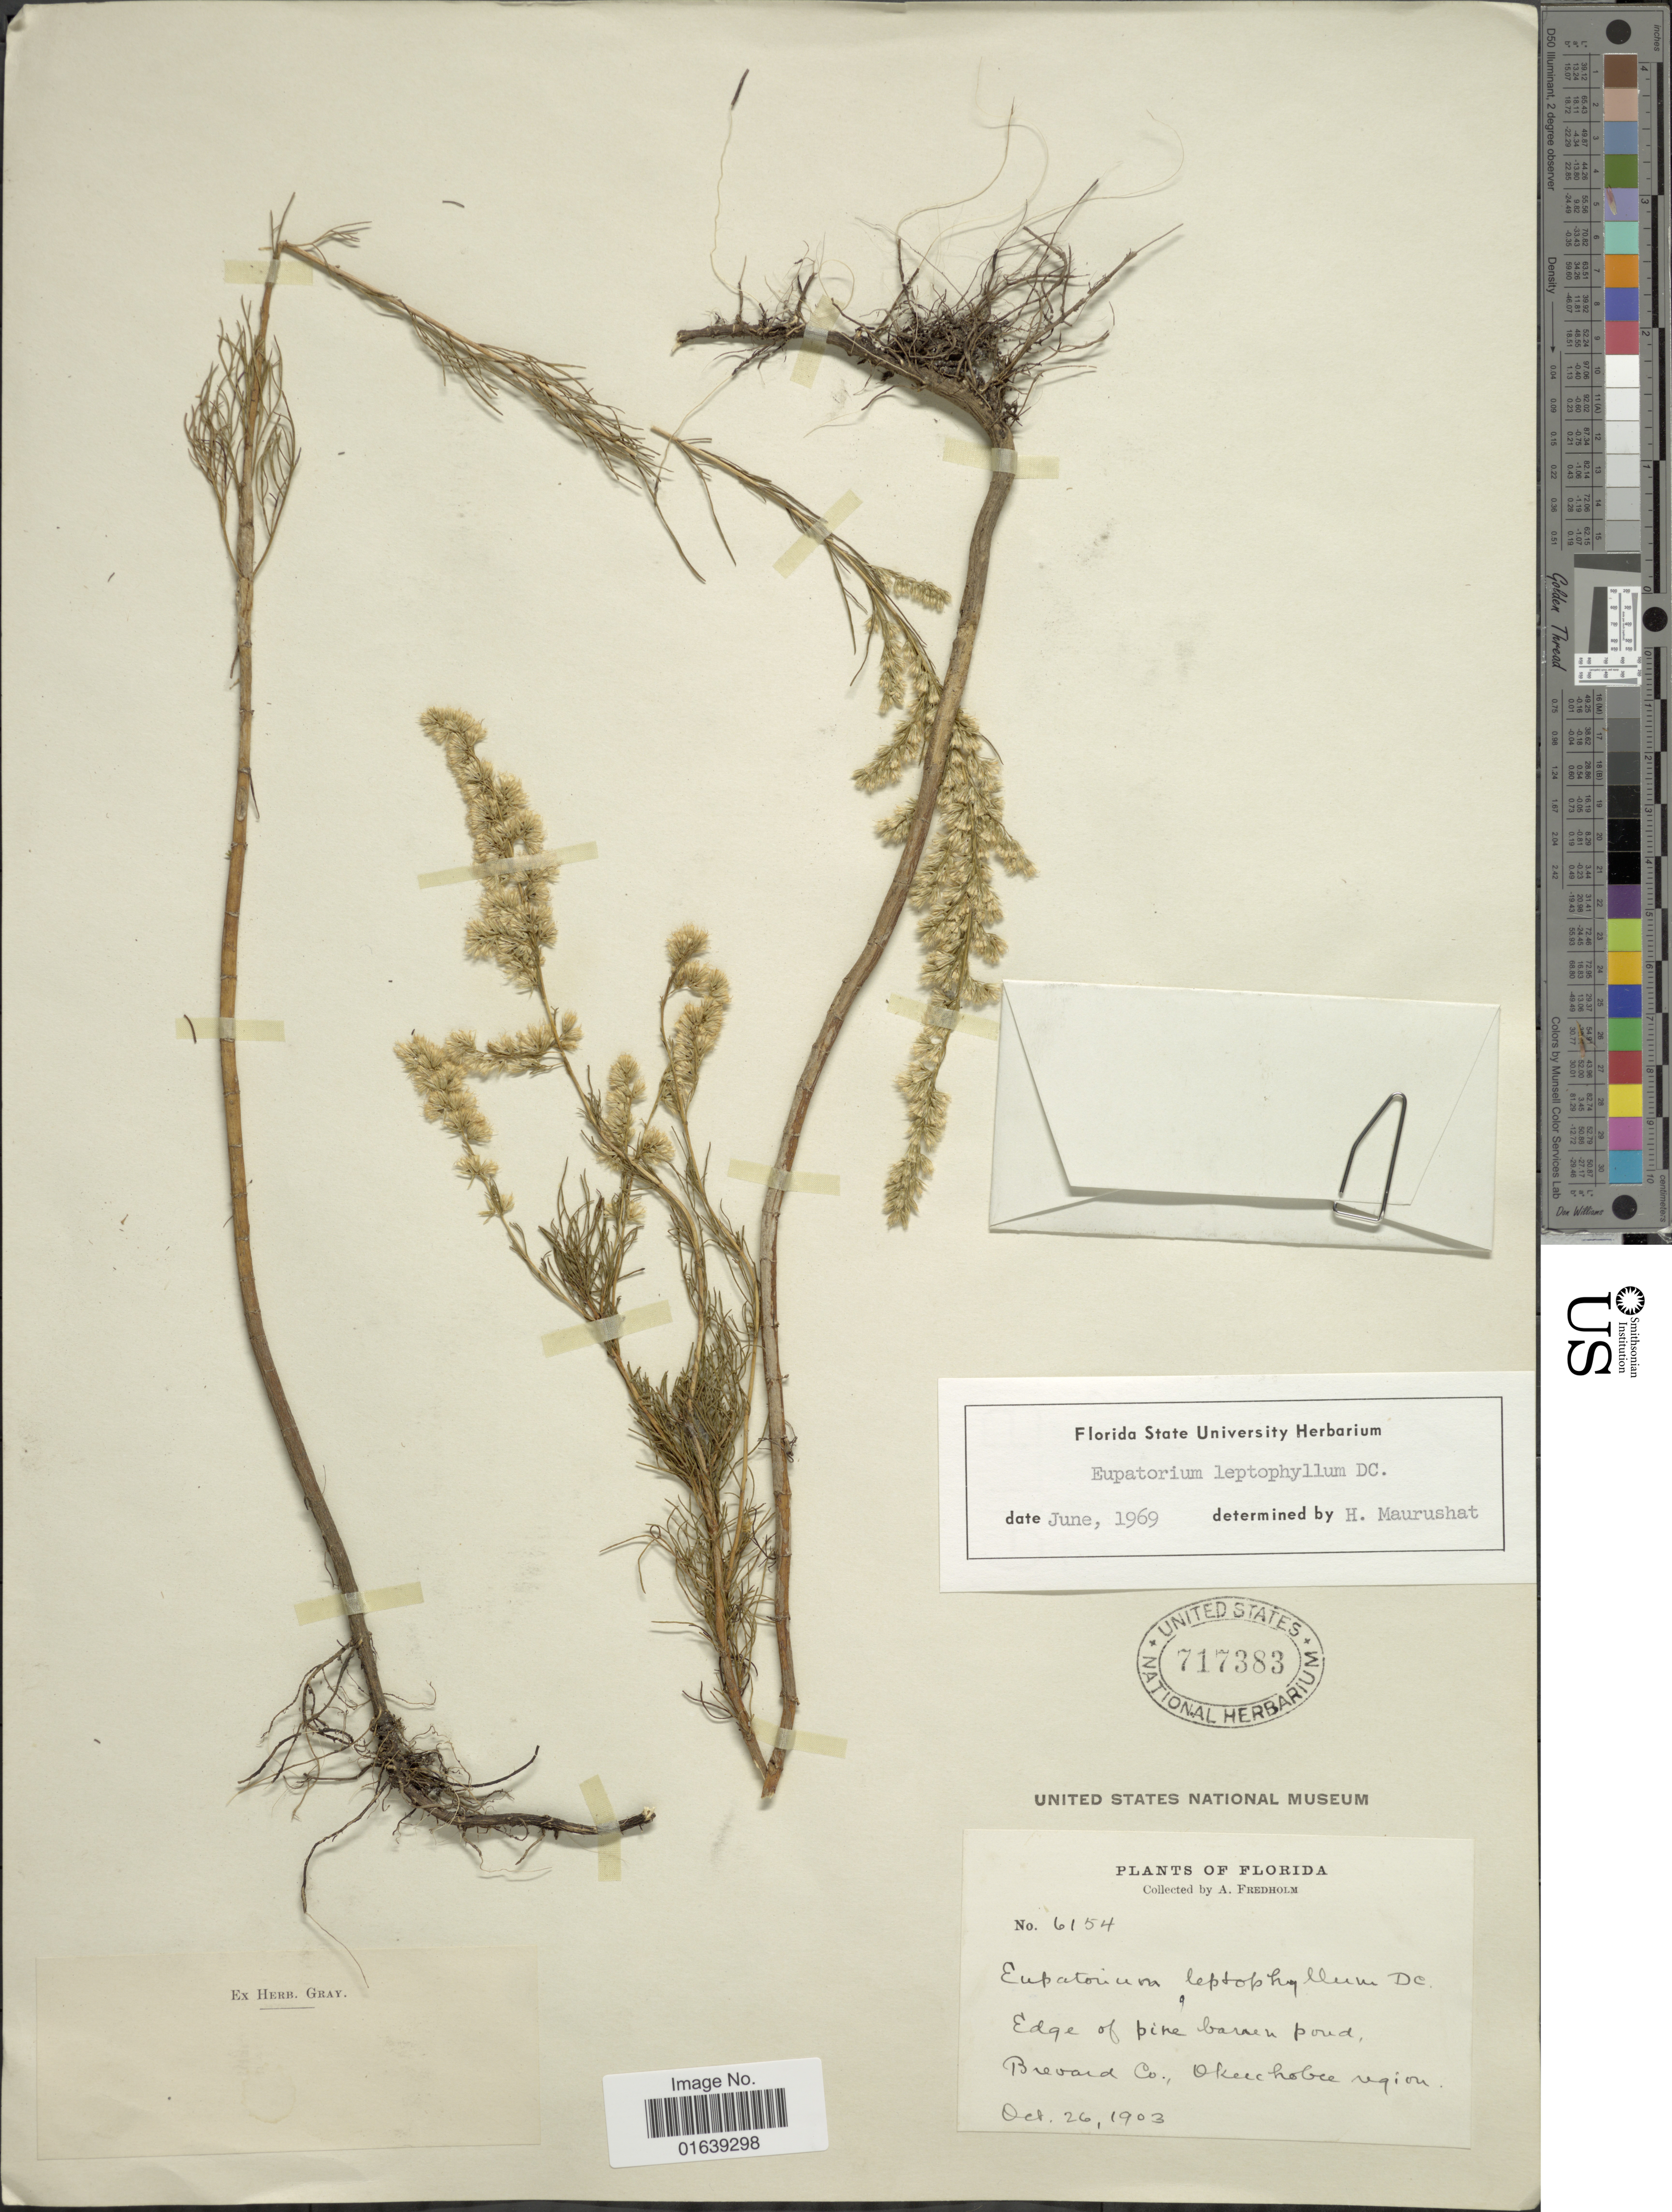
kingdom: Plantae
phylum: Tracheophyta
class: Magnoliopsida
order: Asterales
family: Asteraceae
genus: Eupatorium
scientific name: Eupatorium leptophyllum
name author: DC.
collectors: A. Fredholm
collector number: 6154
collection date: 1903-10-26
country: United States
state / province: Florida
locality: Florida. Edge of pine barren pond. Brevard Co. Okeechobee region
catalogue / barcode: US 717383